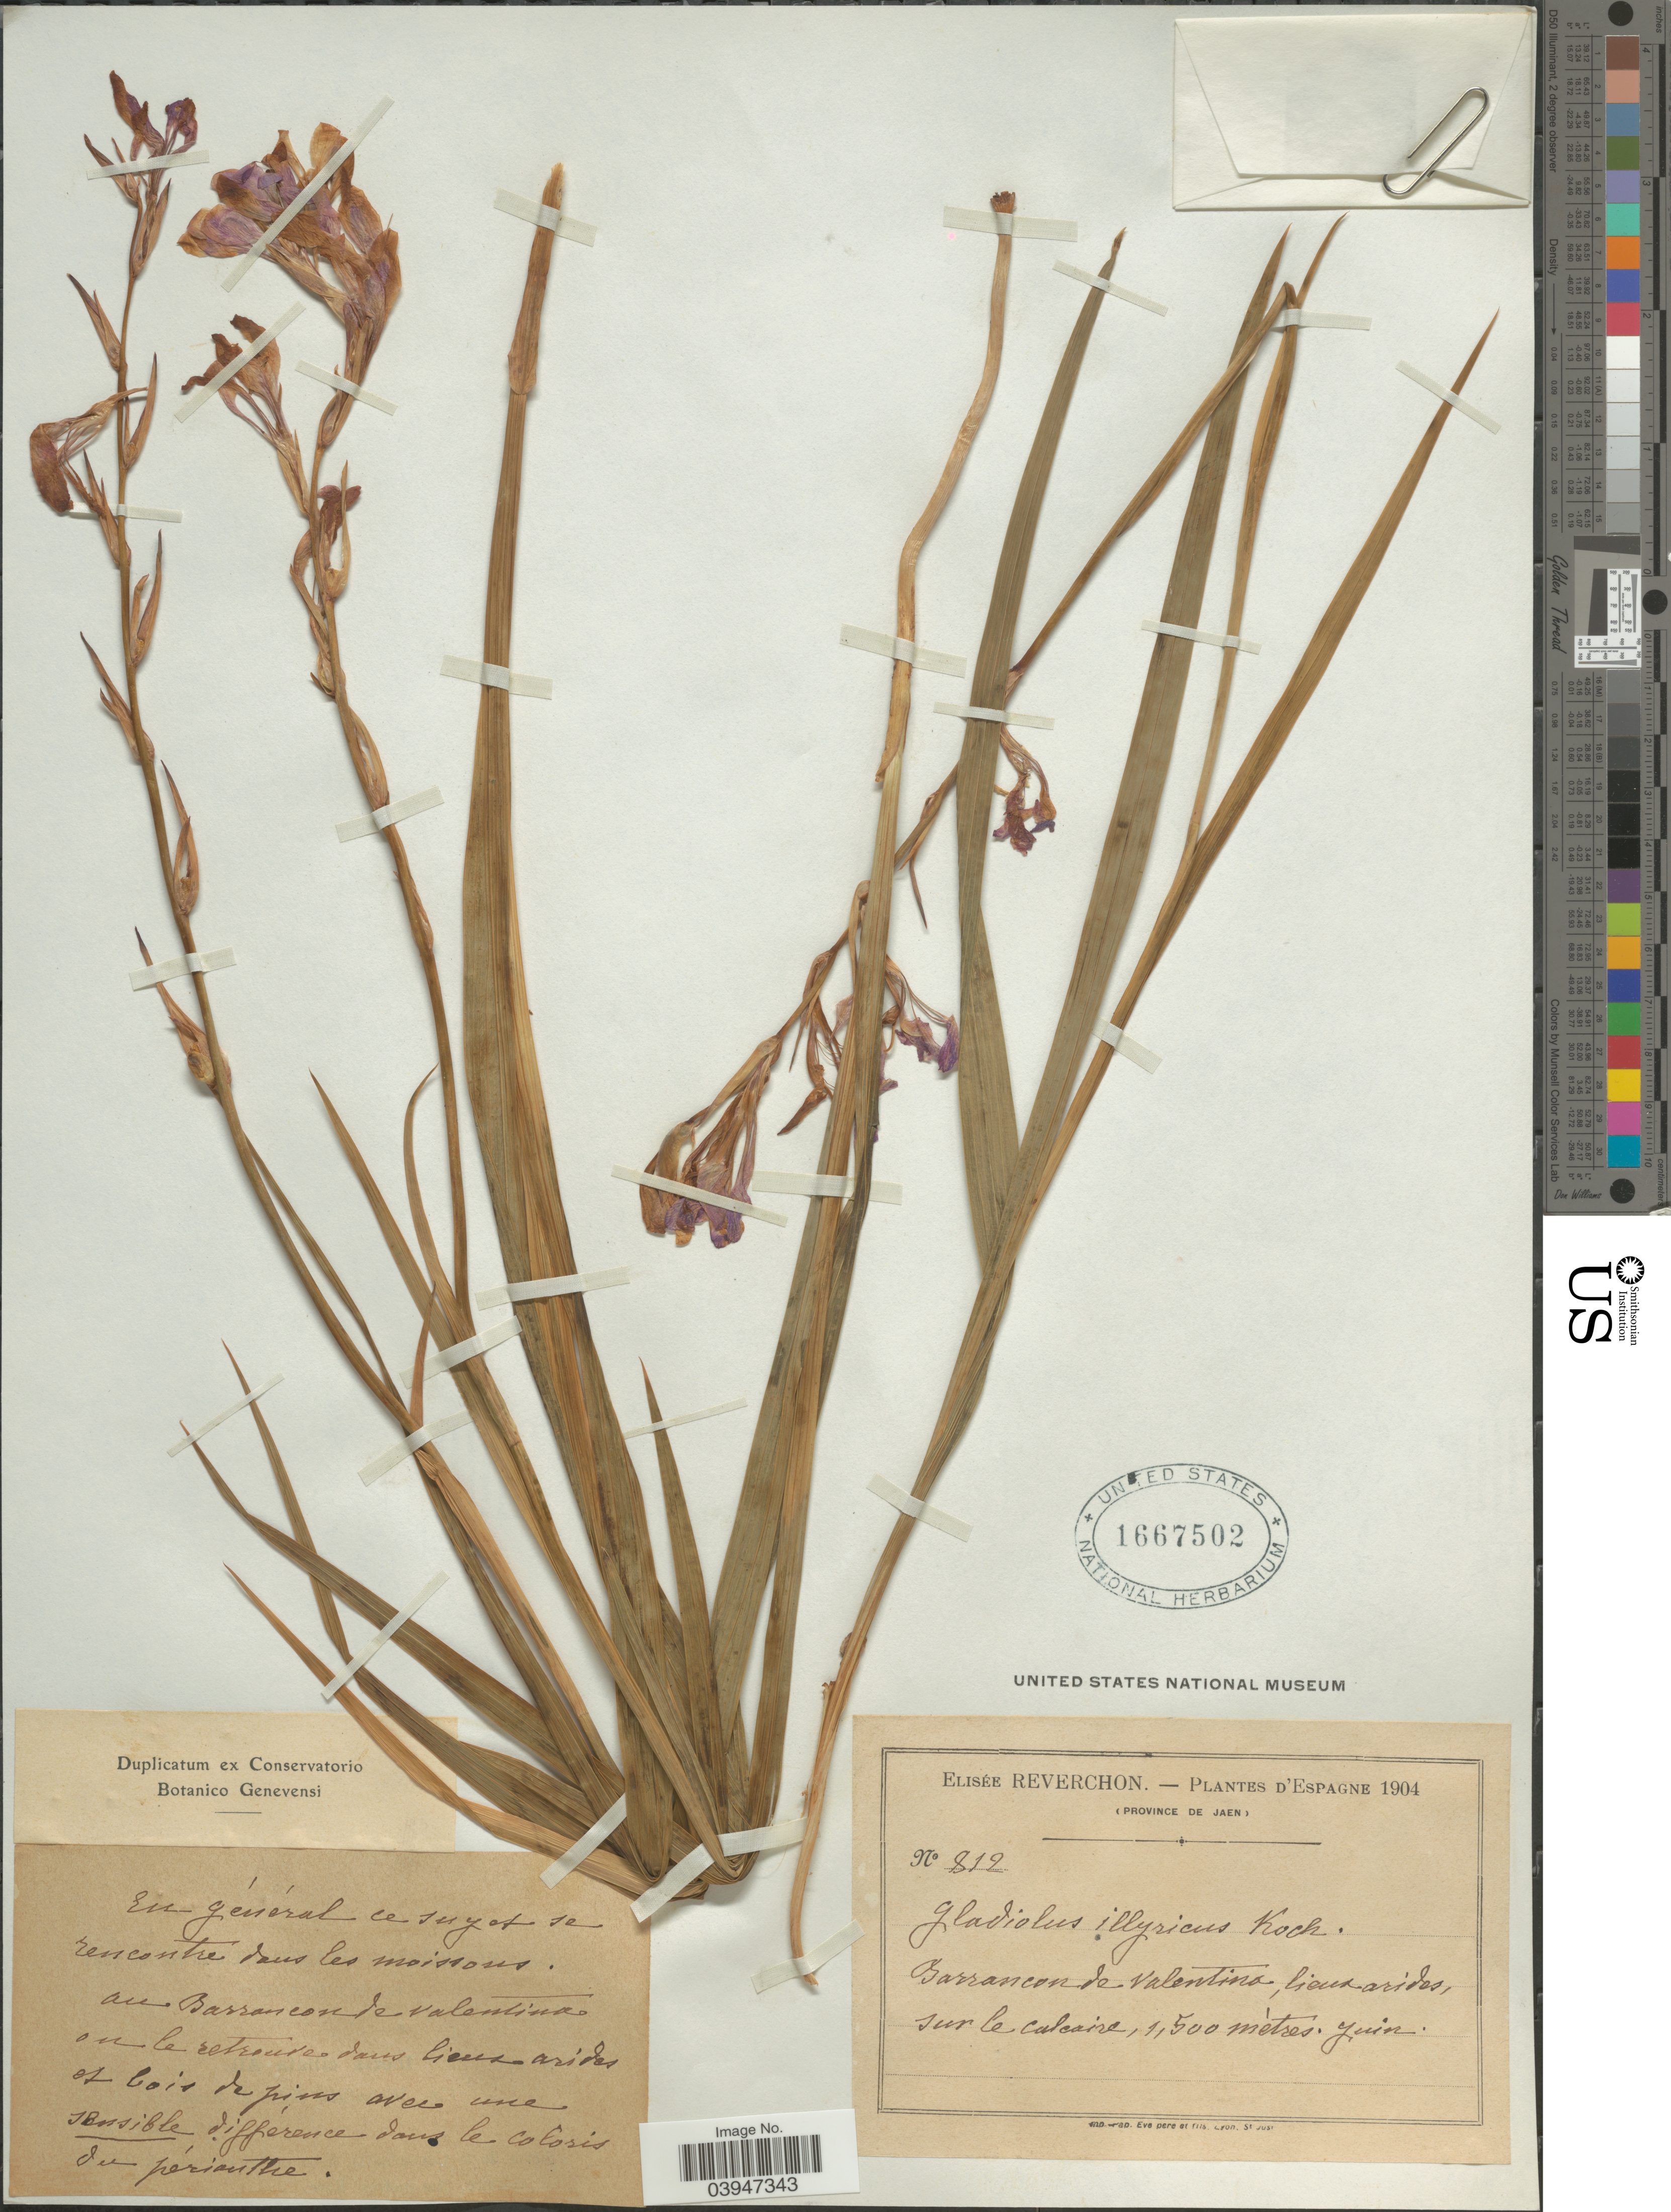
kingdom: Plantae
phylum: Tracheophyta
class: Liliopsida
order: Asparagales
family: Iridaceae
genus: Gladiolus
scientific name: Gladiolus illyricus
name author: W.D.J. Koch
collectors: E. Reverchon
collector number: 812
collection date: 1904-06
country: Spain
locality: Barrancon de Valentino lieux aridos sur le calcaire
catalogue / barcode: US 1667502